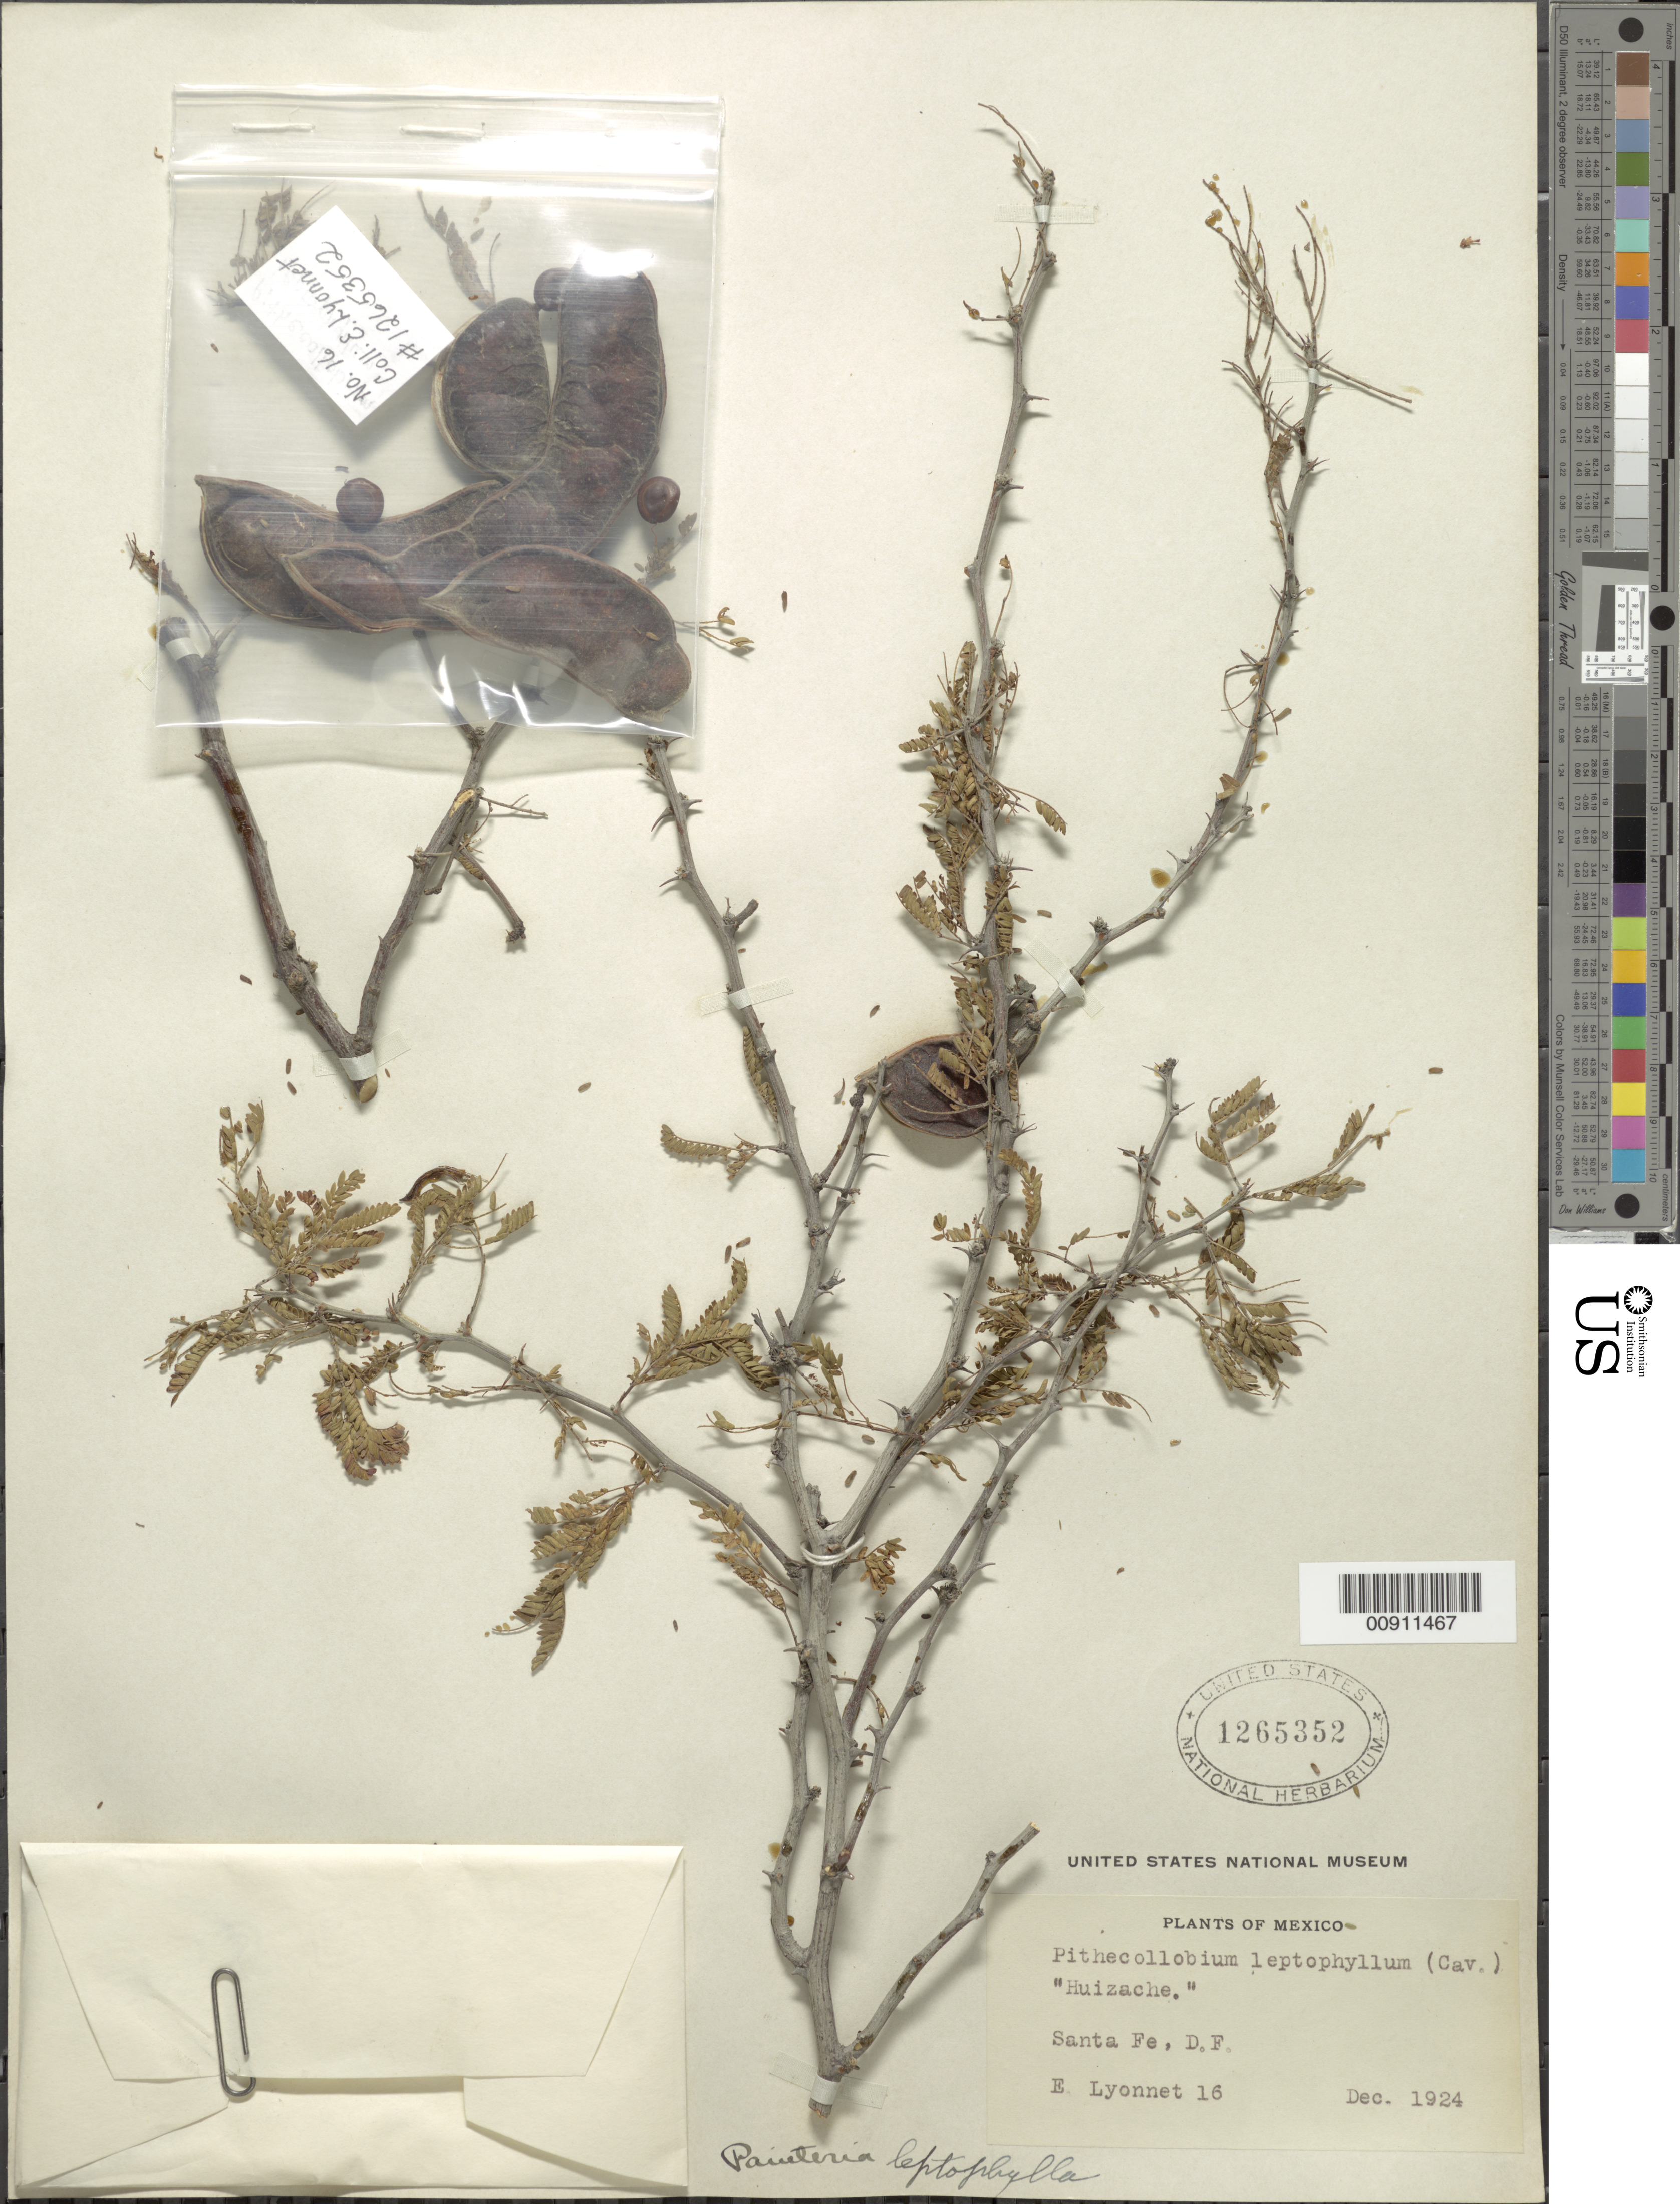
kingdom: Plantae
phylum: Tracheophyta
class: Magnoliopsida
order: Fabales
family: Fabaceae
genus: Ricoa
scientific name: Ricoa leptophylla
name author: (DC.) Duno & Torke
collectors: Bro. E. Lyonnet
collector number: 16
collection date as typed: Dec 1924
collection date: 1924-12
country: Mexico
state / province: Distrito Federal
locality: Santa Fé, D.F.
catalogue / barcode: US 1265352